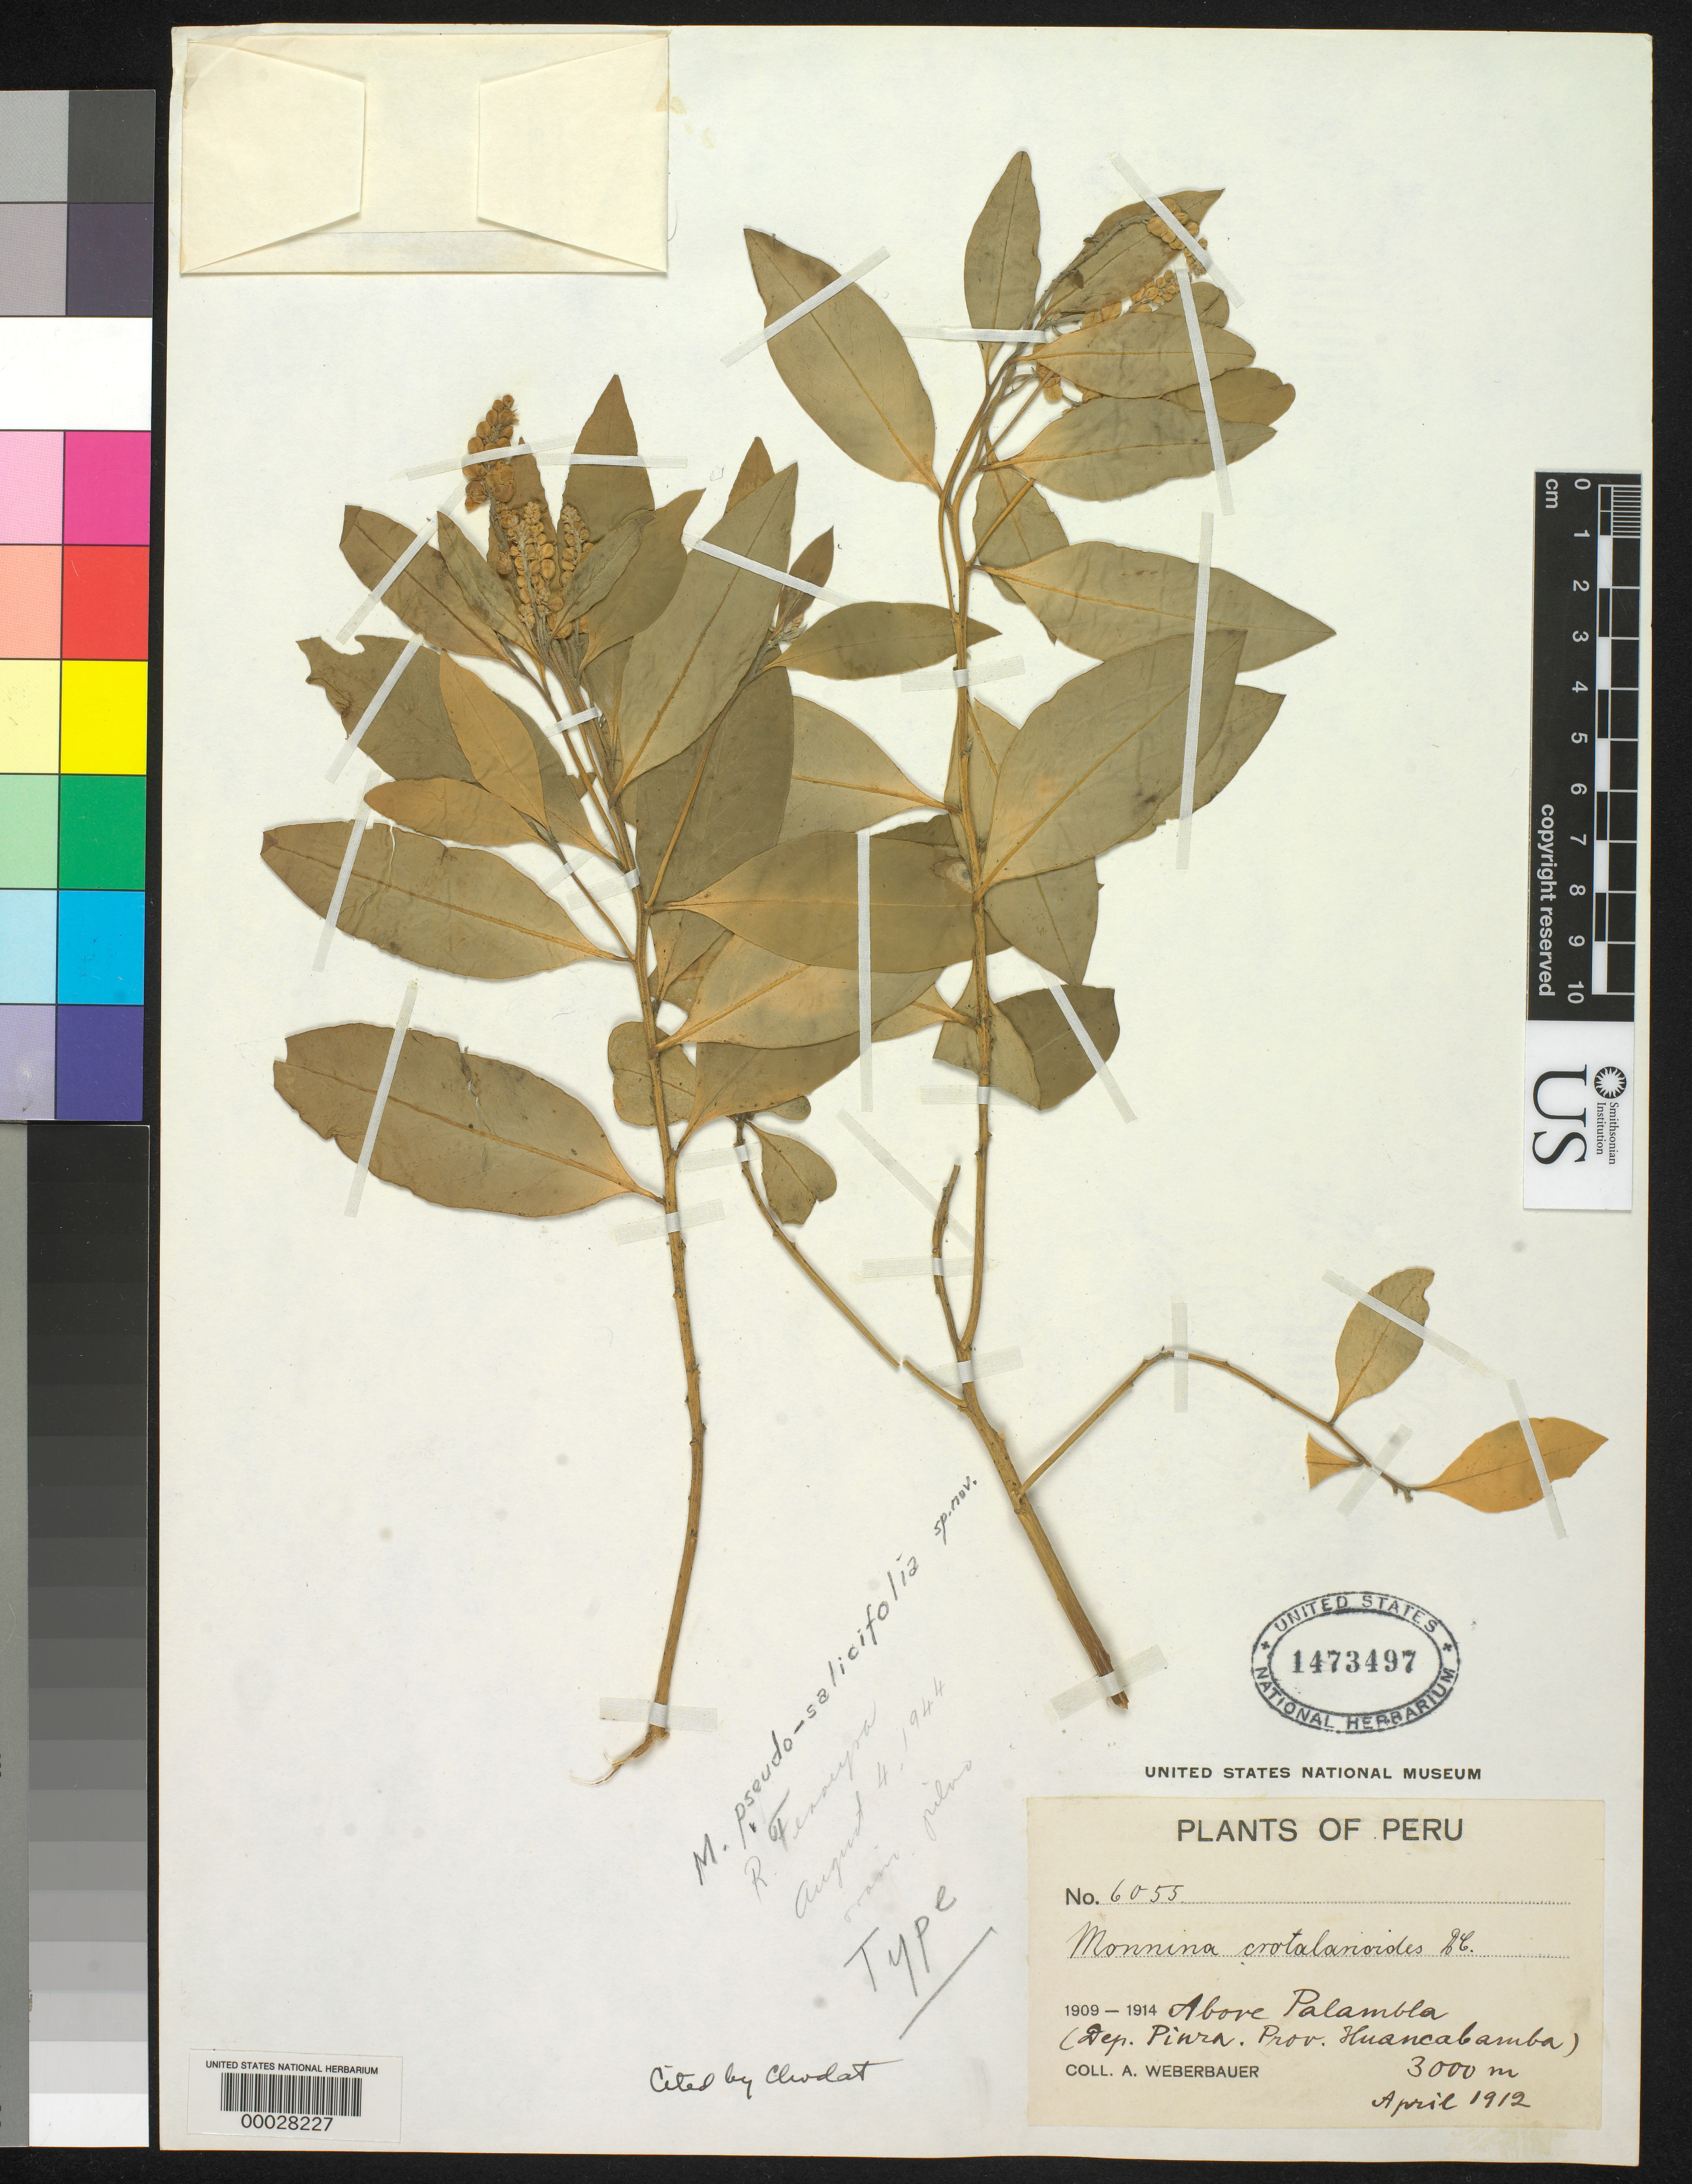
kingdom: Plantae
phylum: Tracheophyta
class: Magnoliopsida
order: Fabales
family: Polygalaceae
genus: Monnina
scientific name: Monnina pseudosalicifolia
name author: Ferreyra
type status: Holotype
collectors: A. Weberbauer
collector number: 6055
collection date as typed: Apr 1912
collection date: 1912-04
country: Peru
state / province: Piura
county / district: Huancabamba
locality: Above Palambla.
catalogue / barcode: US 1473497